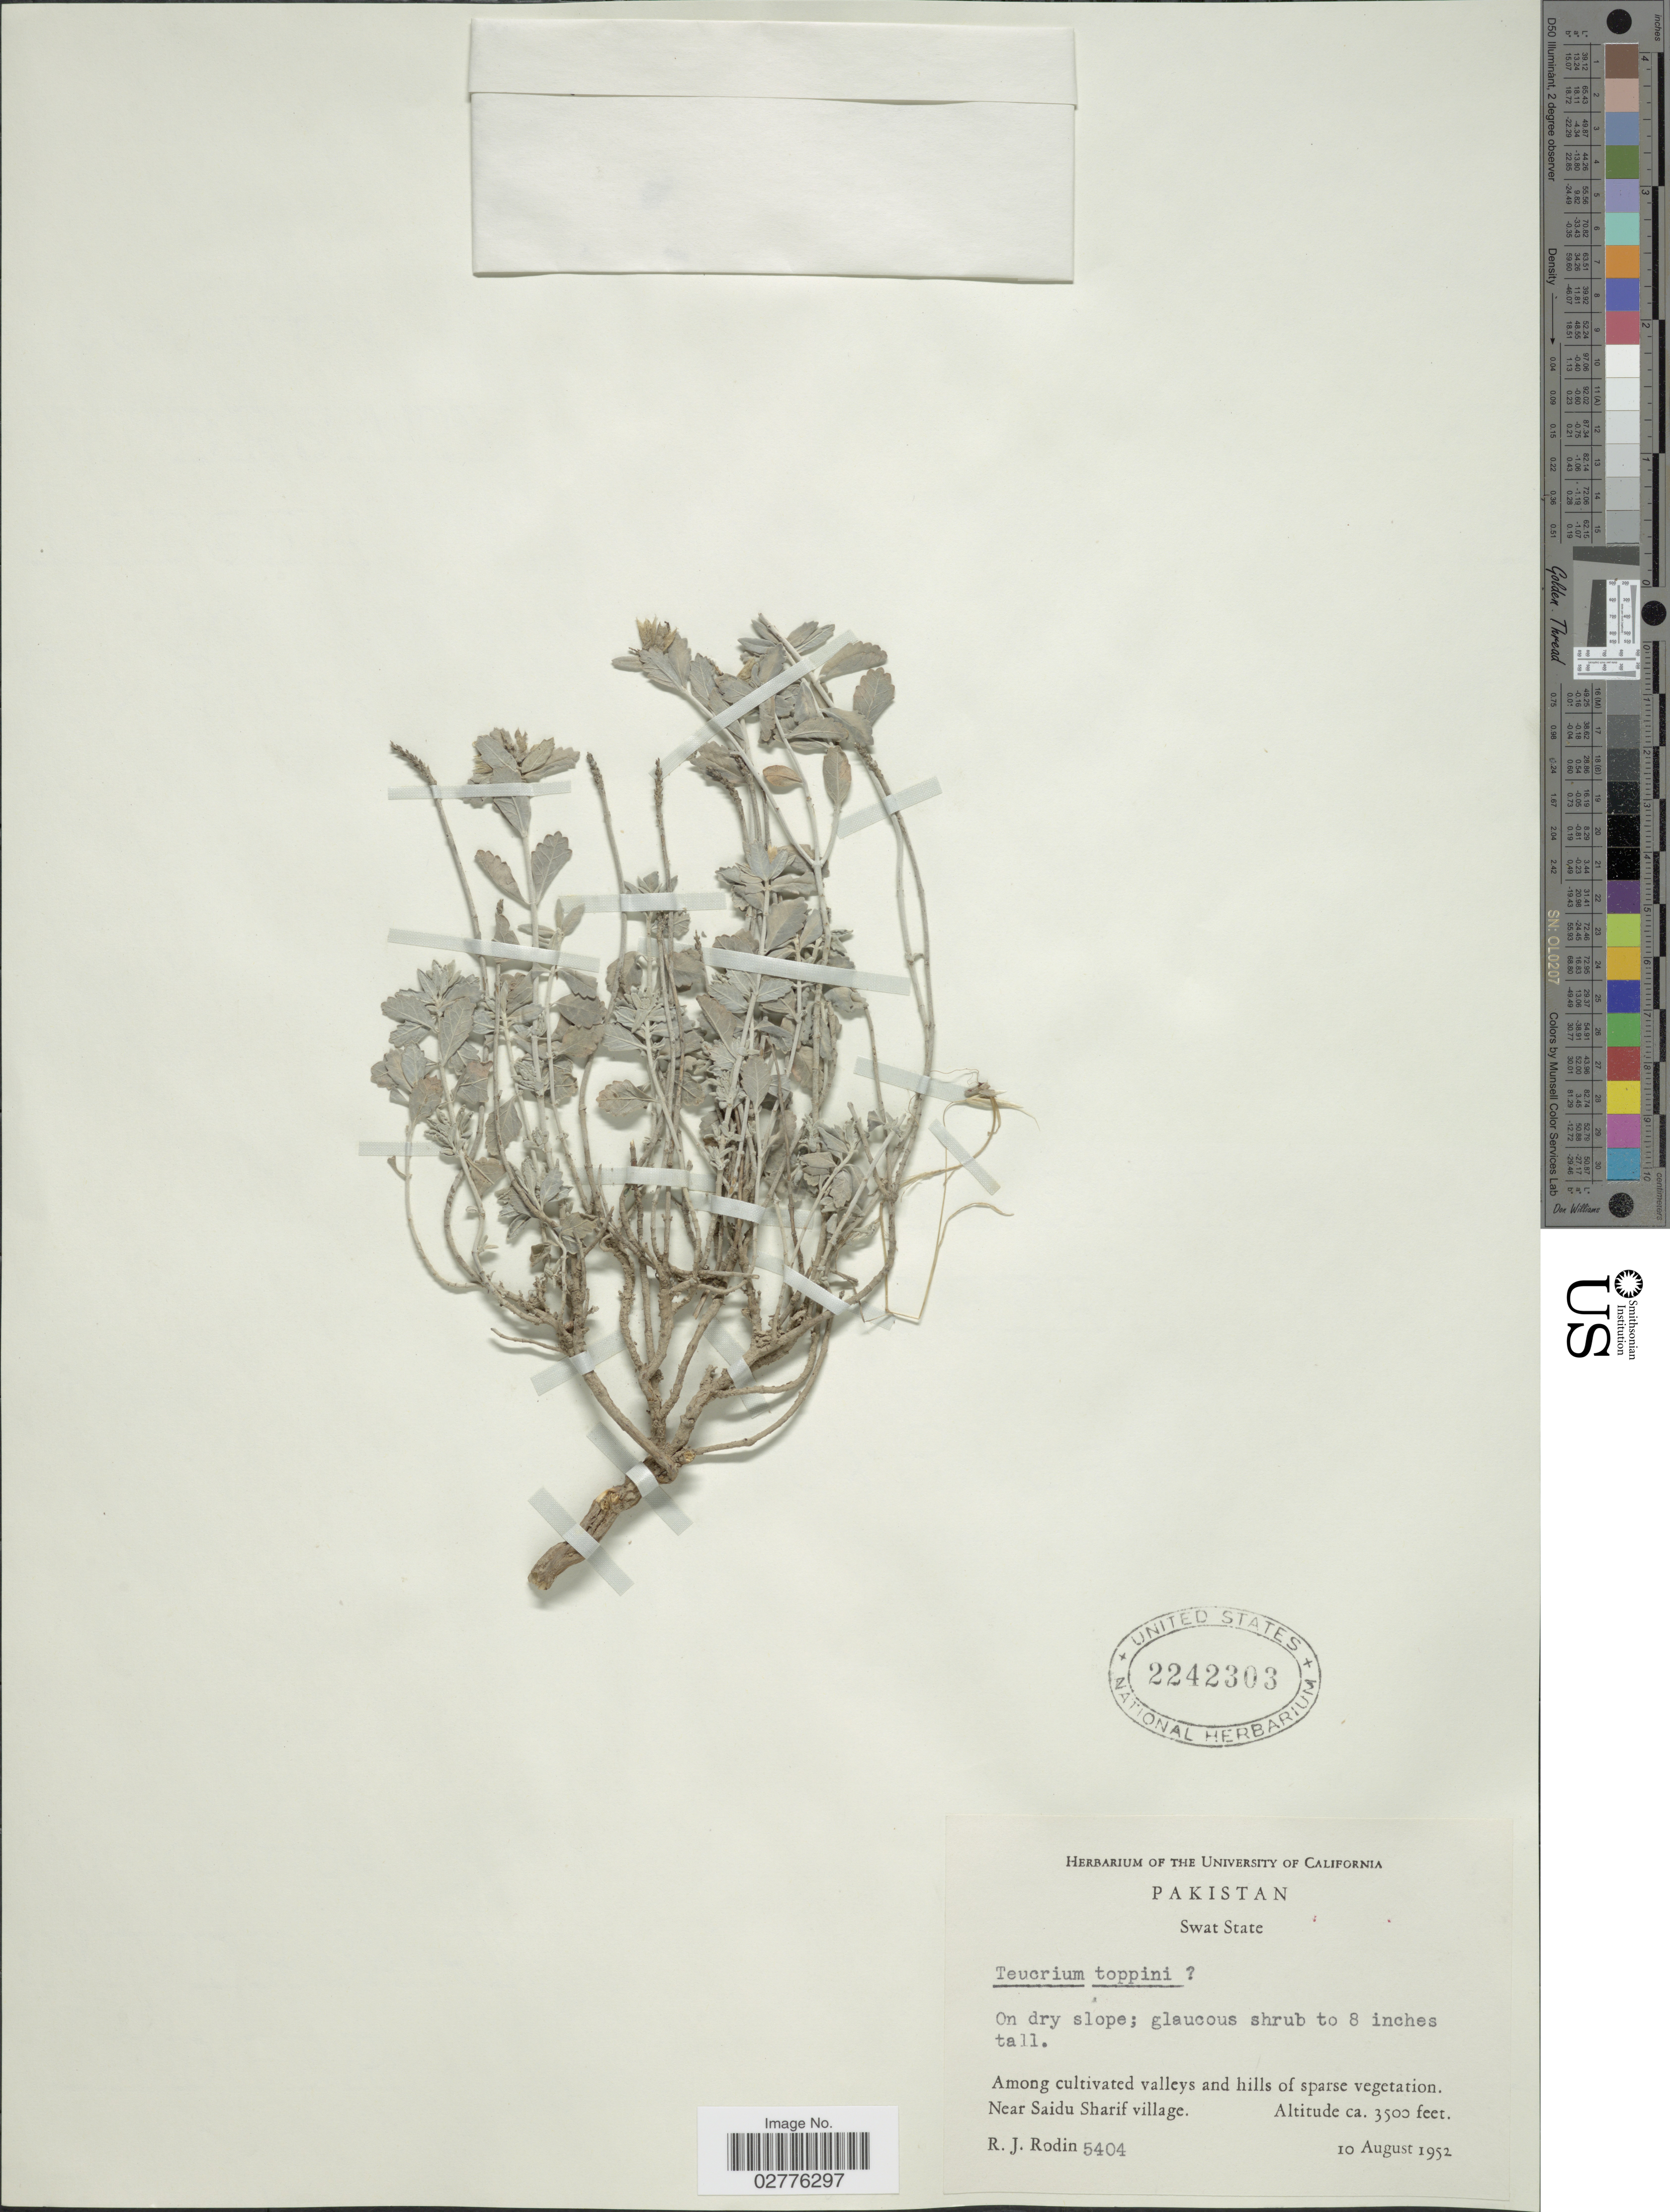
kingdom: Plantae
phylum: Tracheophyta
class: Magnoliopsida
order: Lamiales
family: Lamiaceae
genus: Teucrium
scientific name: Teucrium toppinii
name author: Dunn & R. Williams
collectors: R. J. Rodin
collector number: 5404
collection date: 1952-08-10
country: Pakistan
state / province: Khyber Pakhtunkhwa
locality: Swat State, near Saidu Sharif village.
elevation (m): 1067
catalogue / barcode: US 2242303